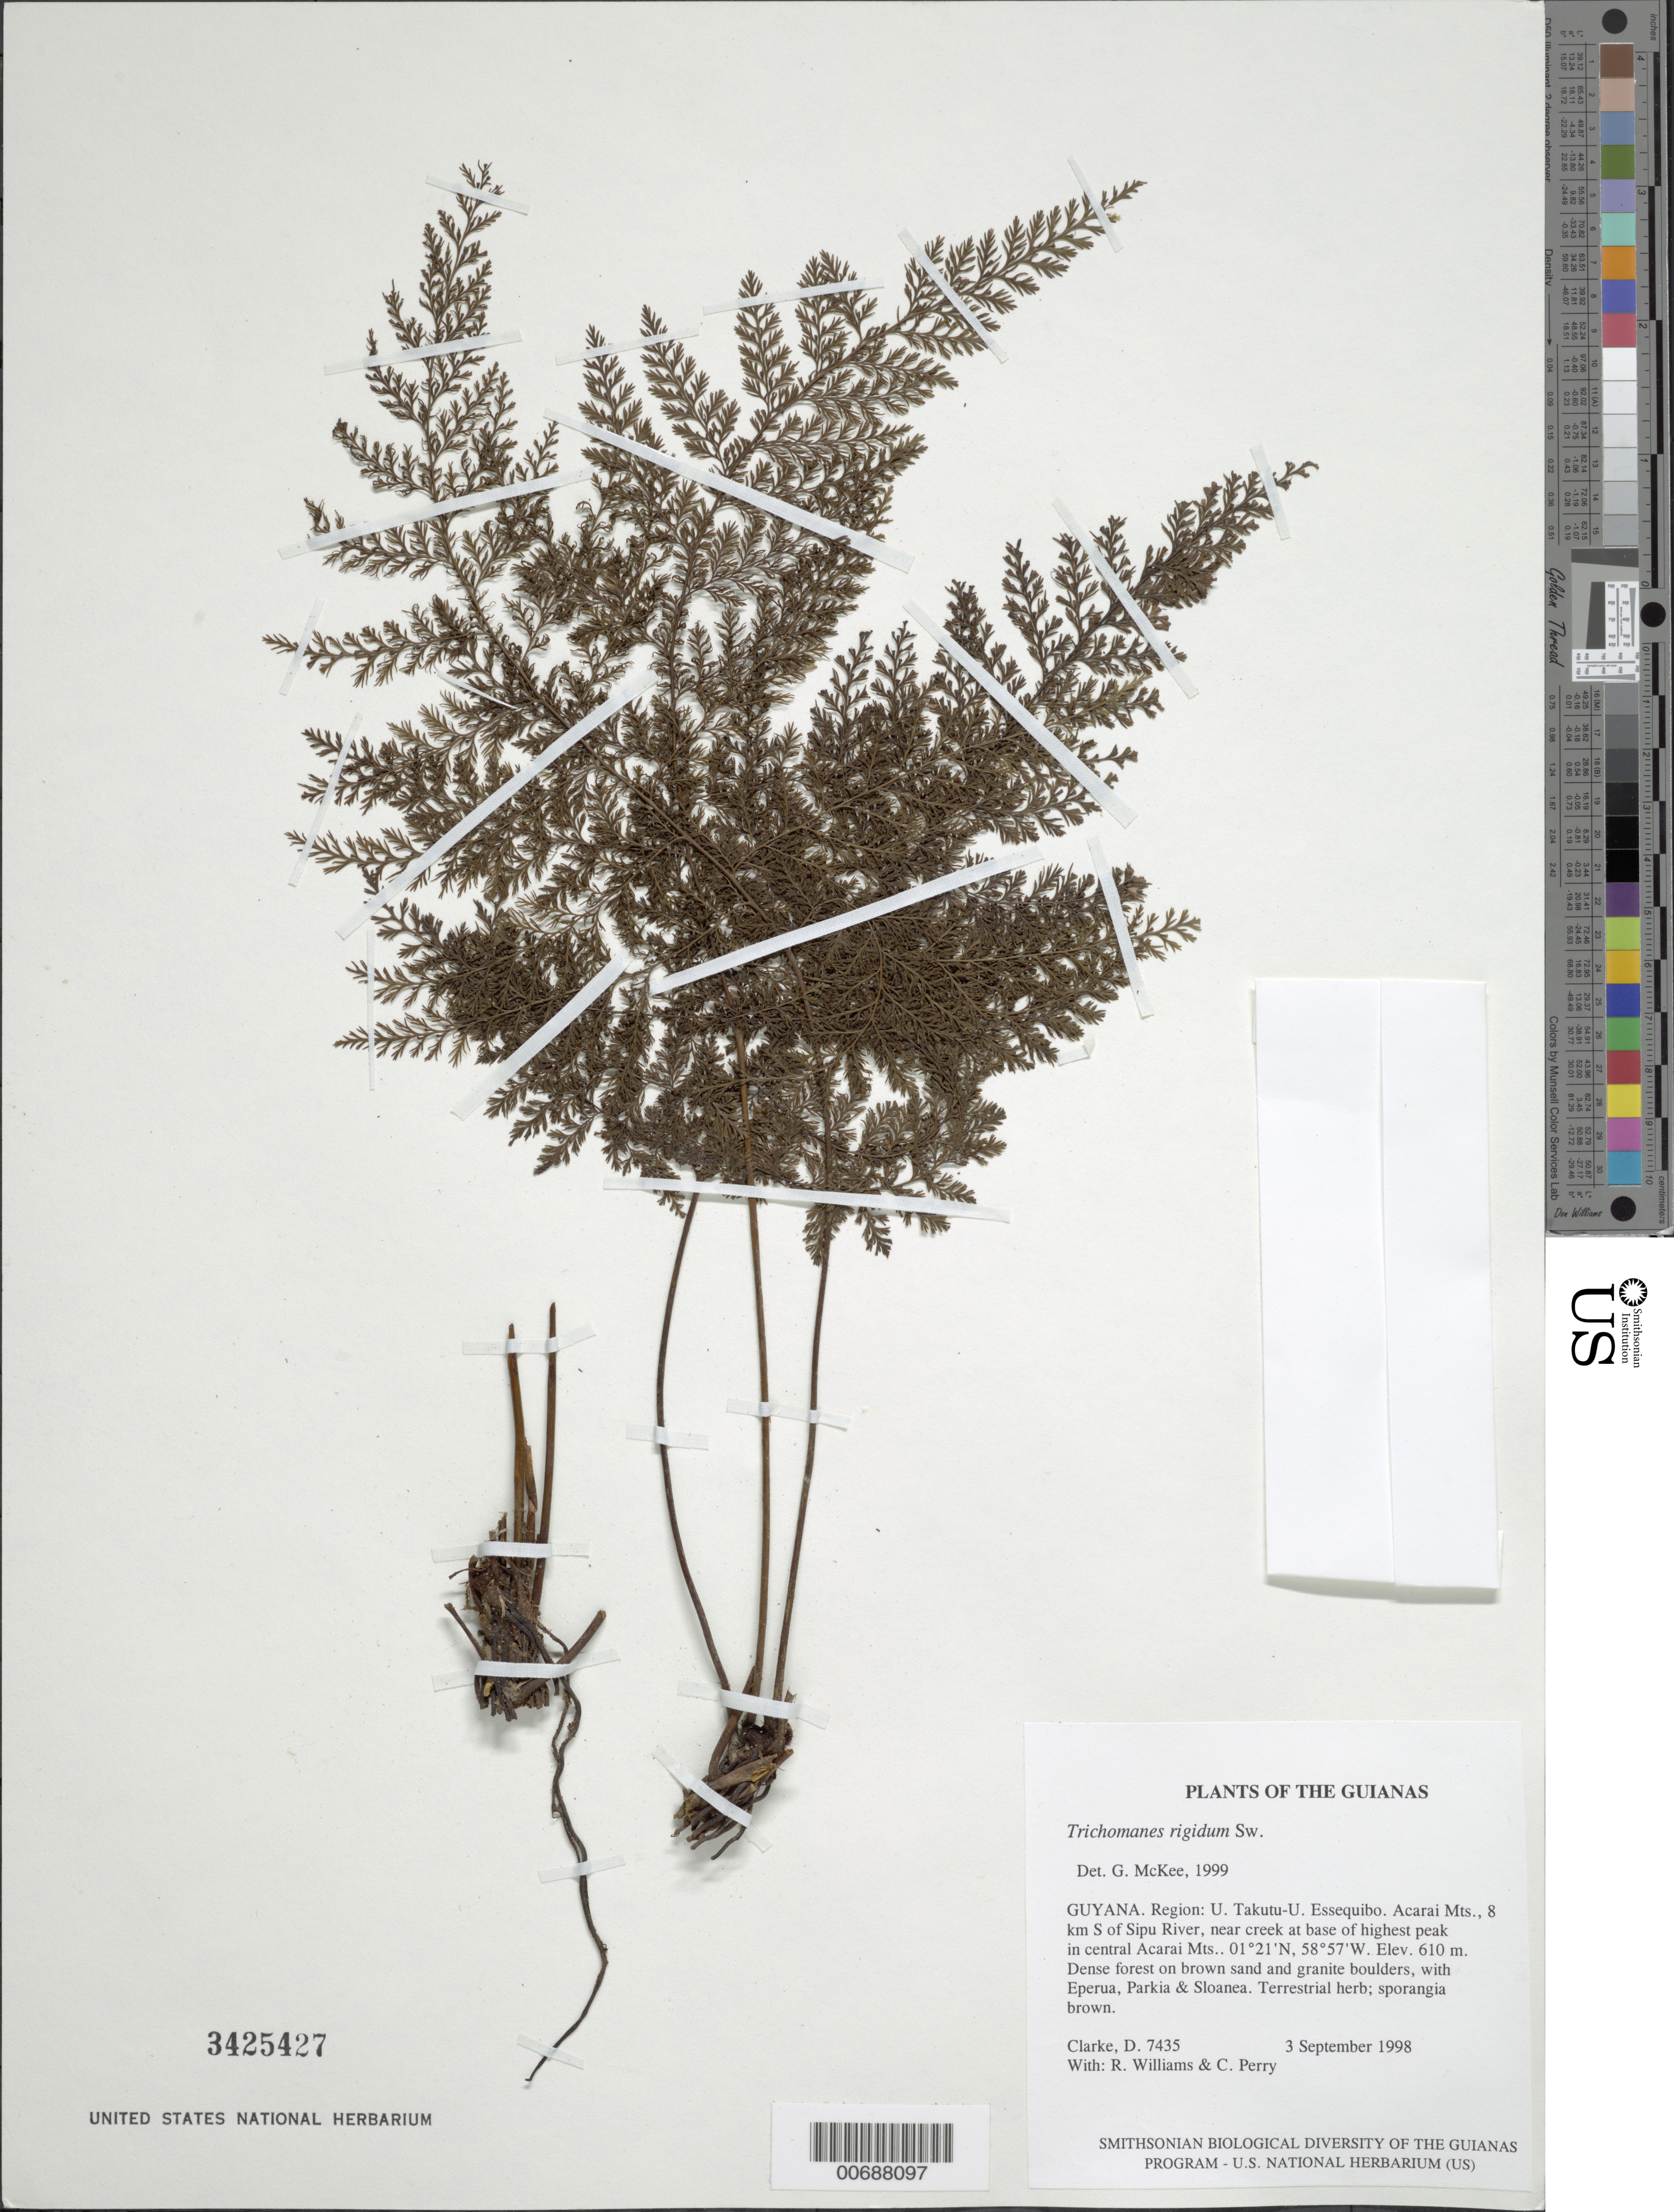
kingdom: Plantae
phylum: Tracheophyta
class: Polypodiopsida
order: Hymenophyllales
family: Hymenophyllaceae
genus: Trichomanes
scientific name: Trichomanes resinosum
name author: R.C. Moran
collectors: H. D. Clarke, R. Williams & C. Perry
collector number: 7435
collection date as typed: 3 September 1998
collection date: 1998-09-03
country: Guyana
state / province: U. Takutu-U. Essequibo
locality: Acarai Mts., 8 km S of Sipu River, near creek at base of highest peak in central Acarai Mts.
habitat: Dense forest on brown sand and granite boulders, with Eperua, Parkia & Sloanea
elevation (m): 610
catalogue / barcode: US 3425427